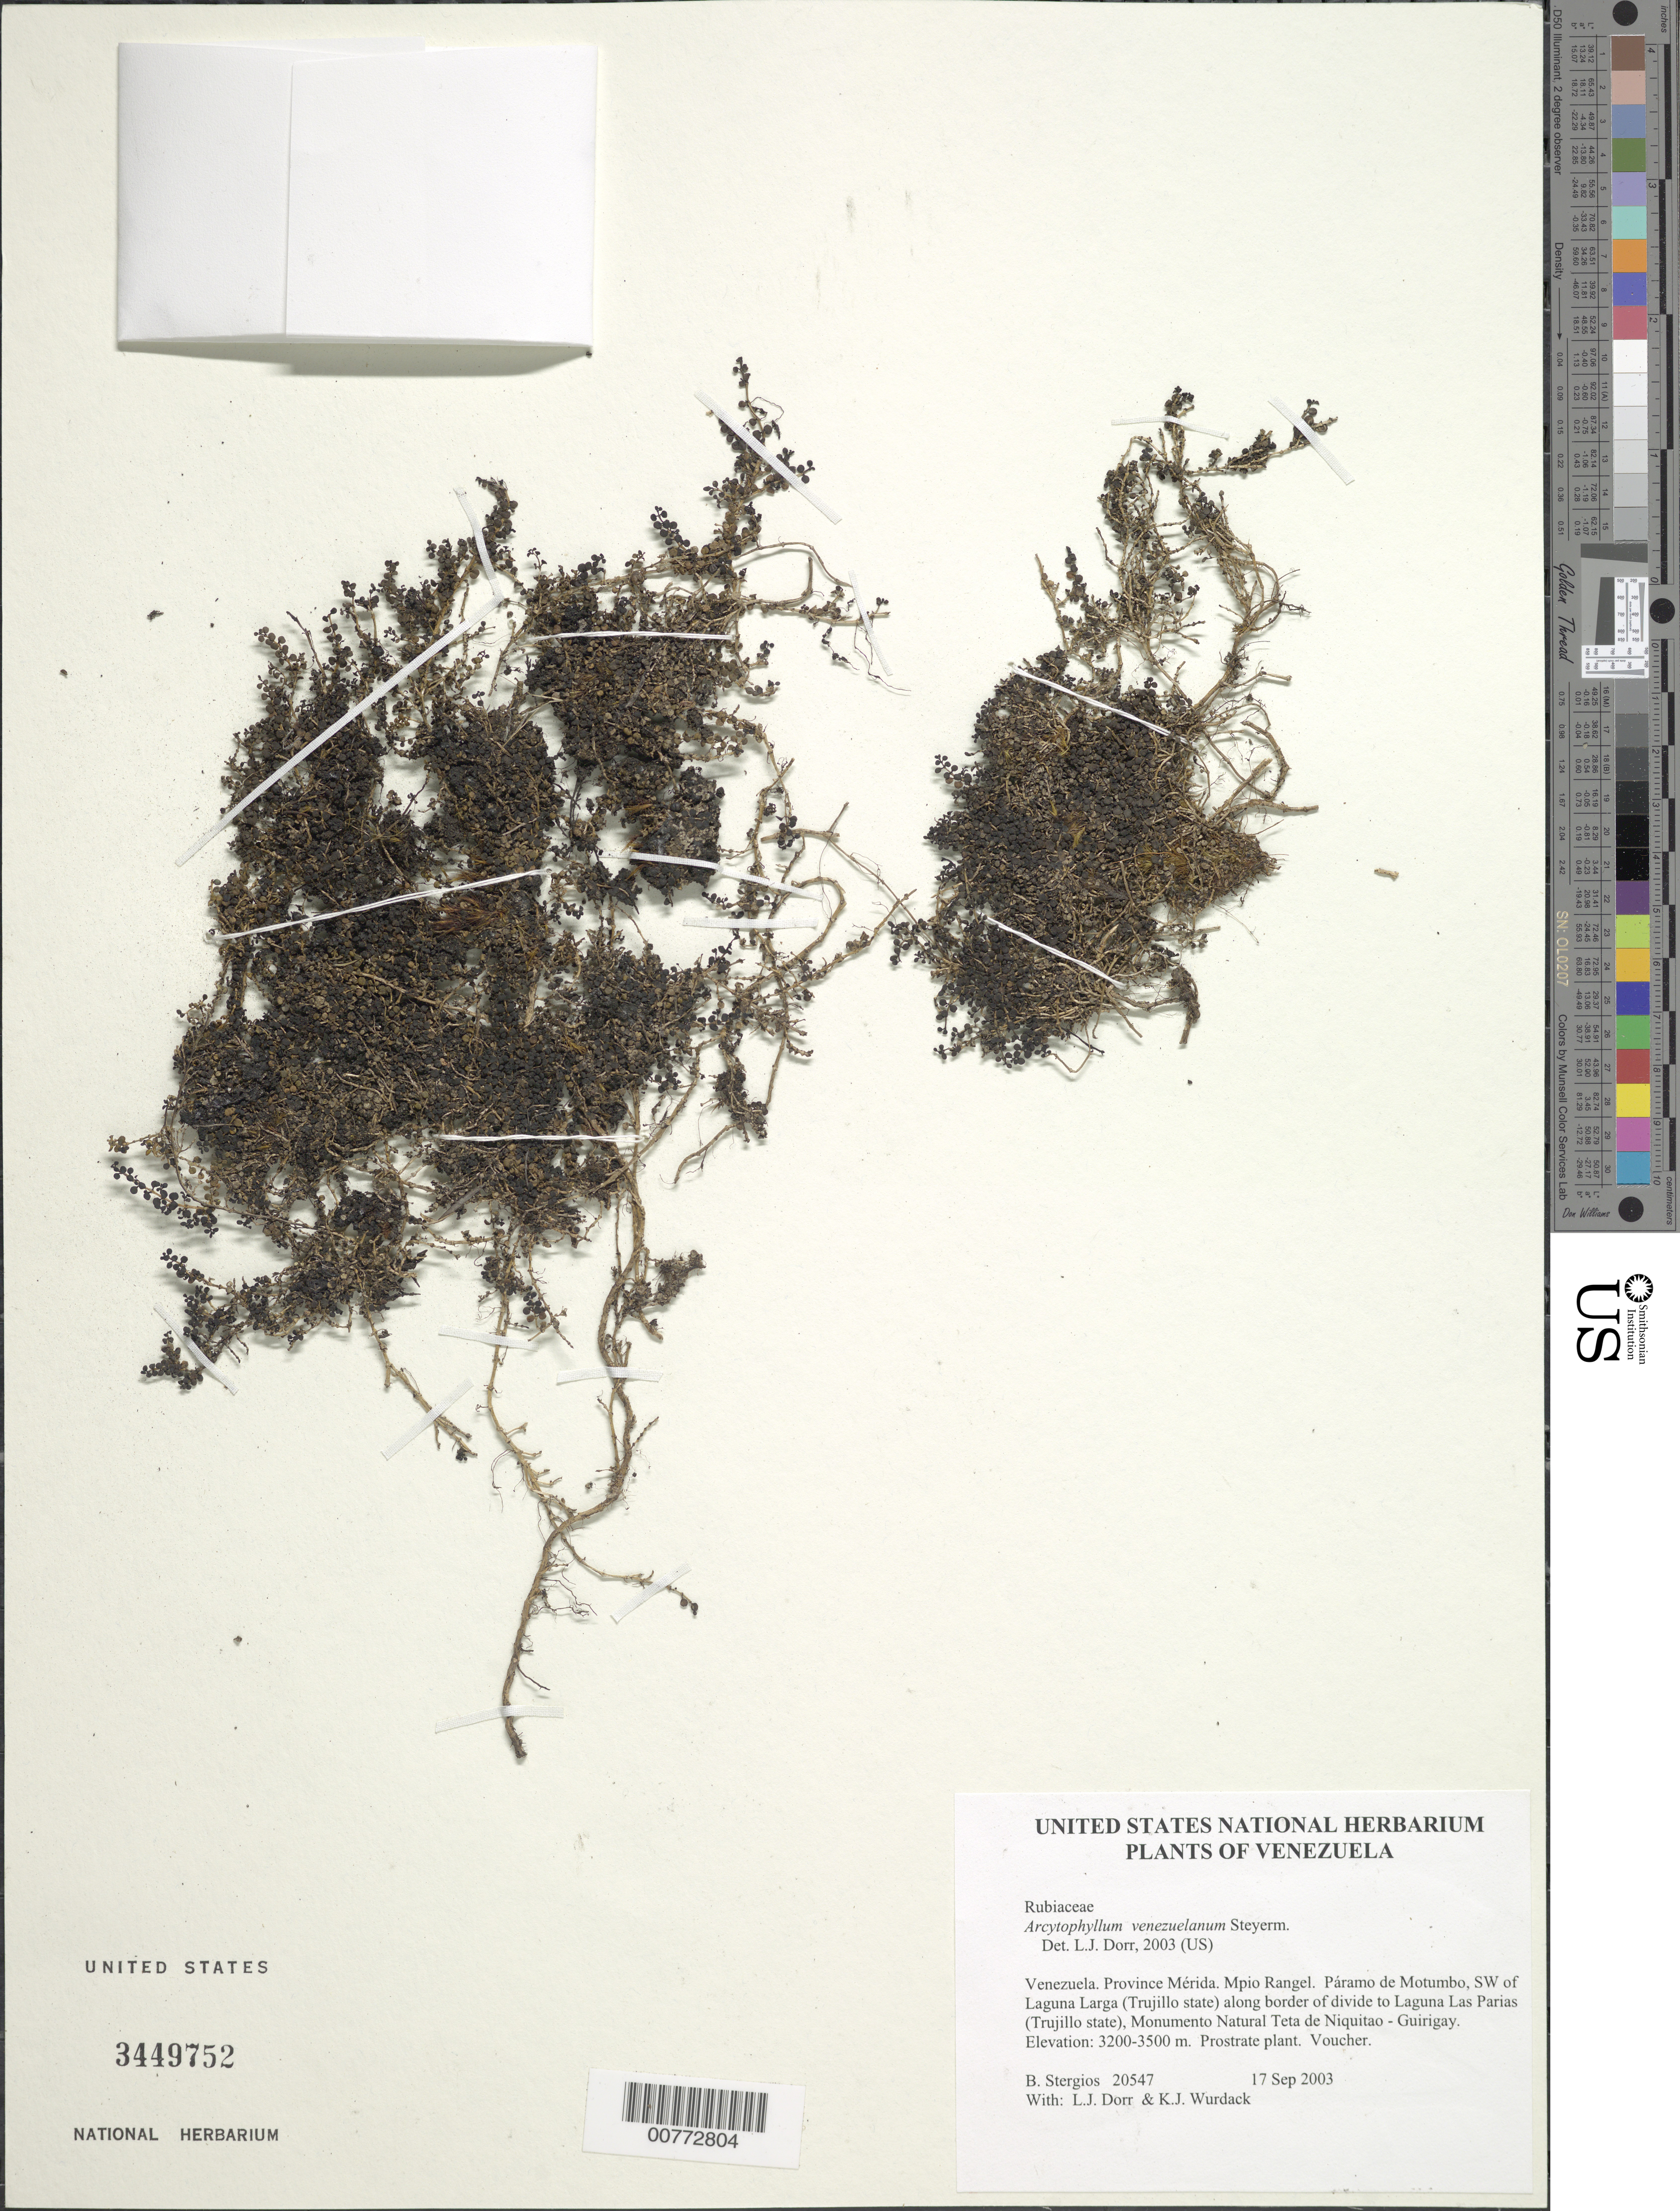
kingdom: Plantae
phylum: Tracheophyta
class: Magnoliopsida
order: Gentianales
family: Rubiaceae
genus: Arcytophyllum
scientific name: Arcytophyllum venezuelanum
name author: Steyerm.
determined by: Dorr, L. J., (BOT), Smithsonian Institution - National Museum of Natural History (UNITED STATES)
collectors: B. G. Stergios, L. J. Dorr & K. Wurdack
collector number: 20547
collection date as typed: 17 Sep 2003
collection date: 2003-09-17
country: Venezuela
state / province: Mérida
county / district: Rangel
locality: Páramo de Motumbo, NW of Laguna Larga (Trujillo state), Monumento Natural Teta de Niquitao - Guirigay.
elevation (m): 3200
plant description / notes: NY, PORT, US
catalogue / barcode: US 3449752